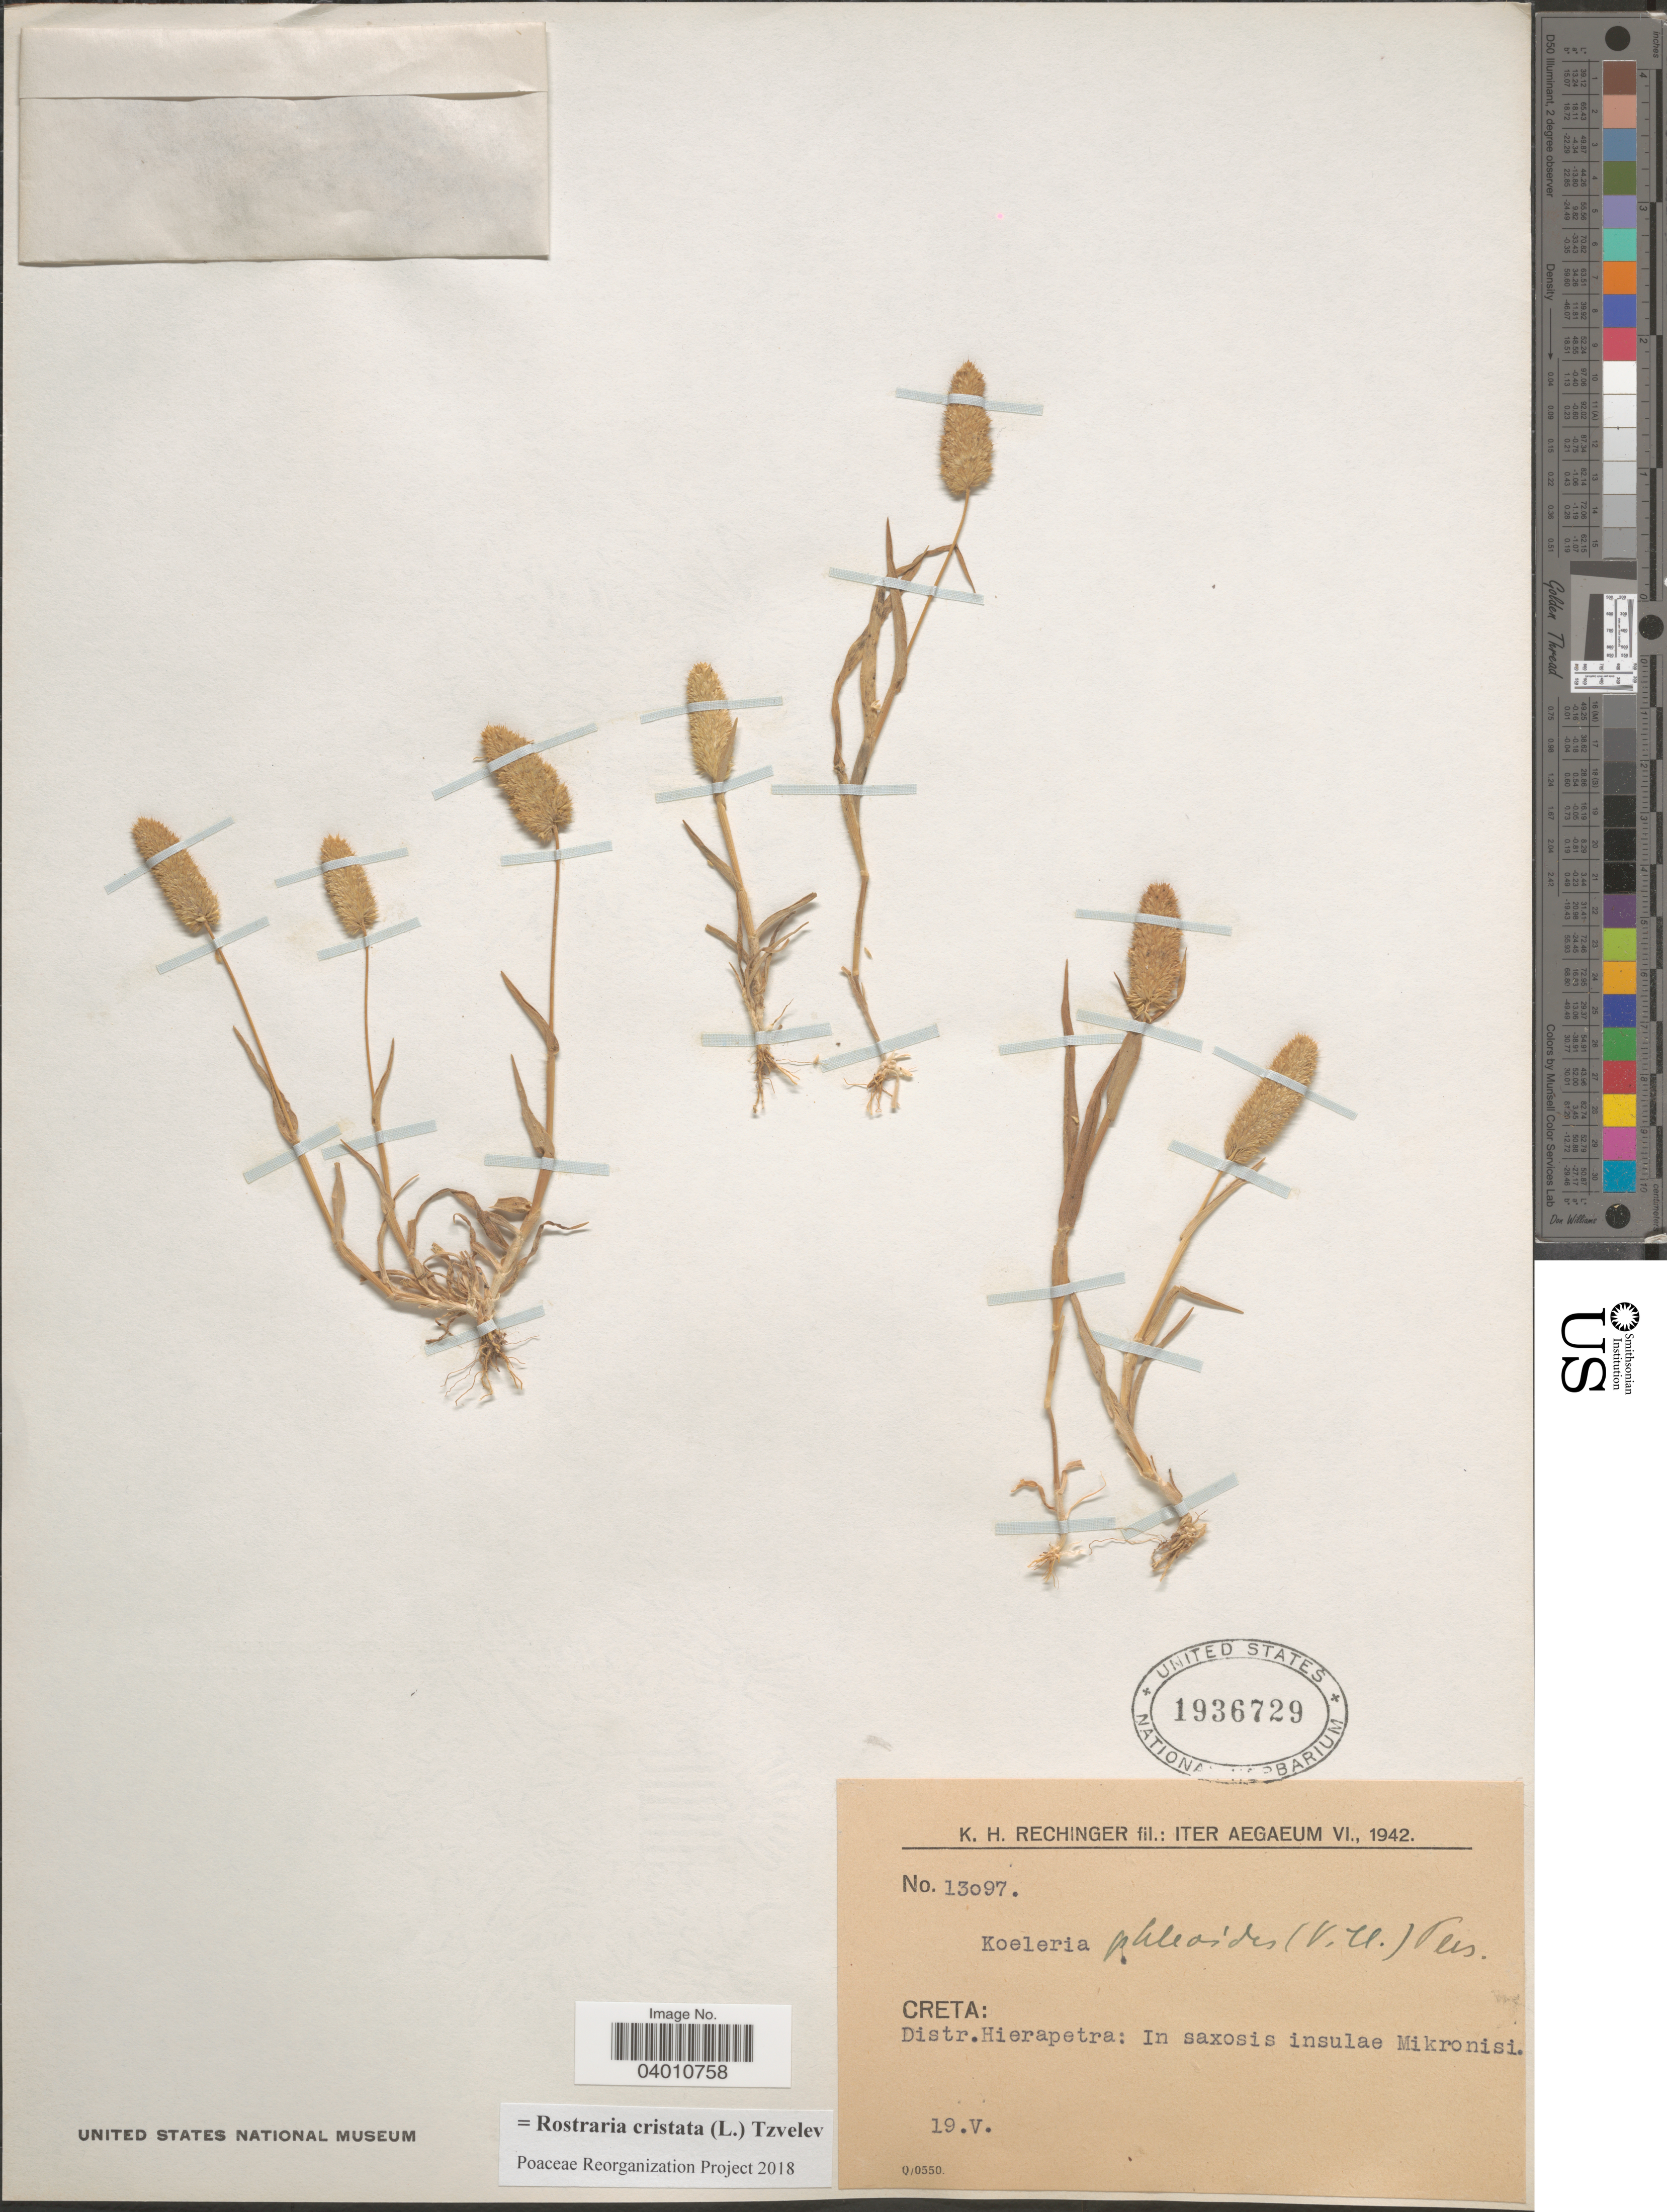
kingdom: Plantae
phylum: Tracheophyta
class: Liliopsida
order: Poales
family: Poaceae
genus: Rostraria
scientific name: Rostraria cristata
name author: (L.) Tzvelev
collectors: K. H. Rechinger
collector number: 13o97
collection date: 1942-05-19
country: Greece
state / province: Crete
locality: Creta: Distr.Hierapetra: In saxosis insulae Mikronisi.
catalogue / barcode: US 1936729